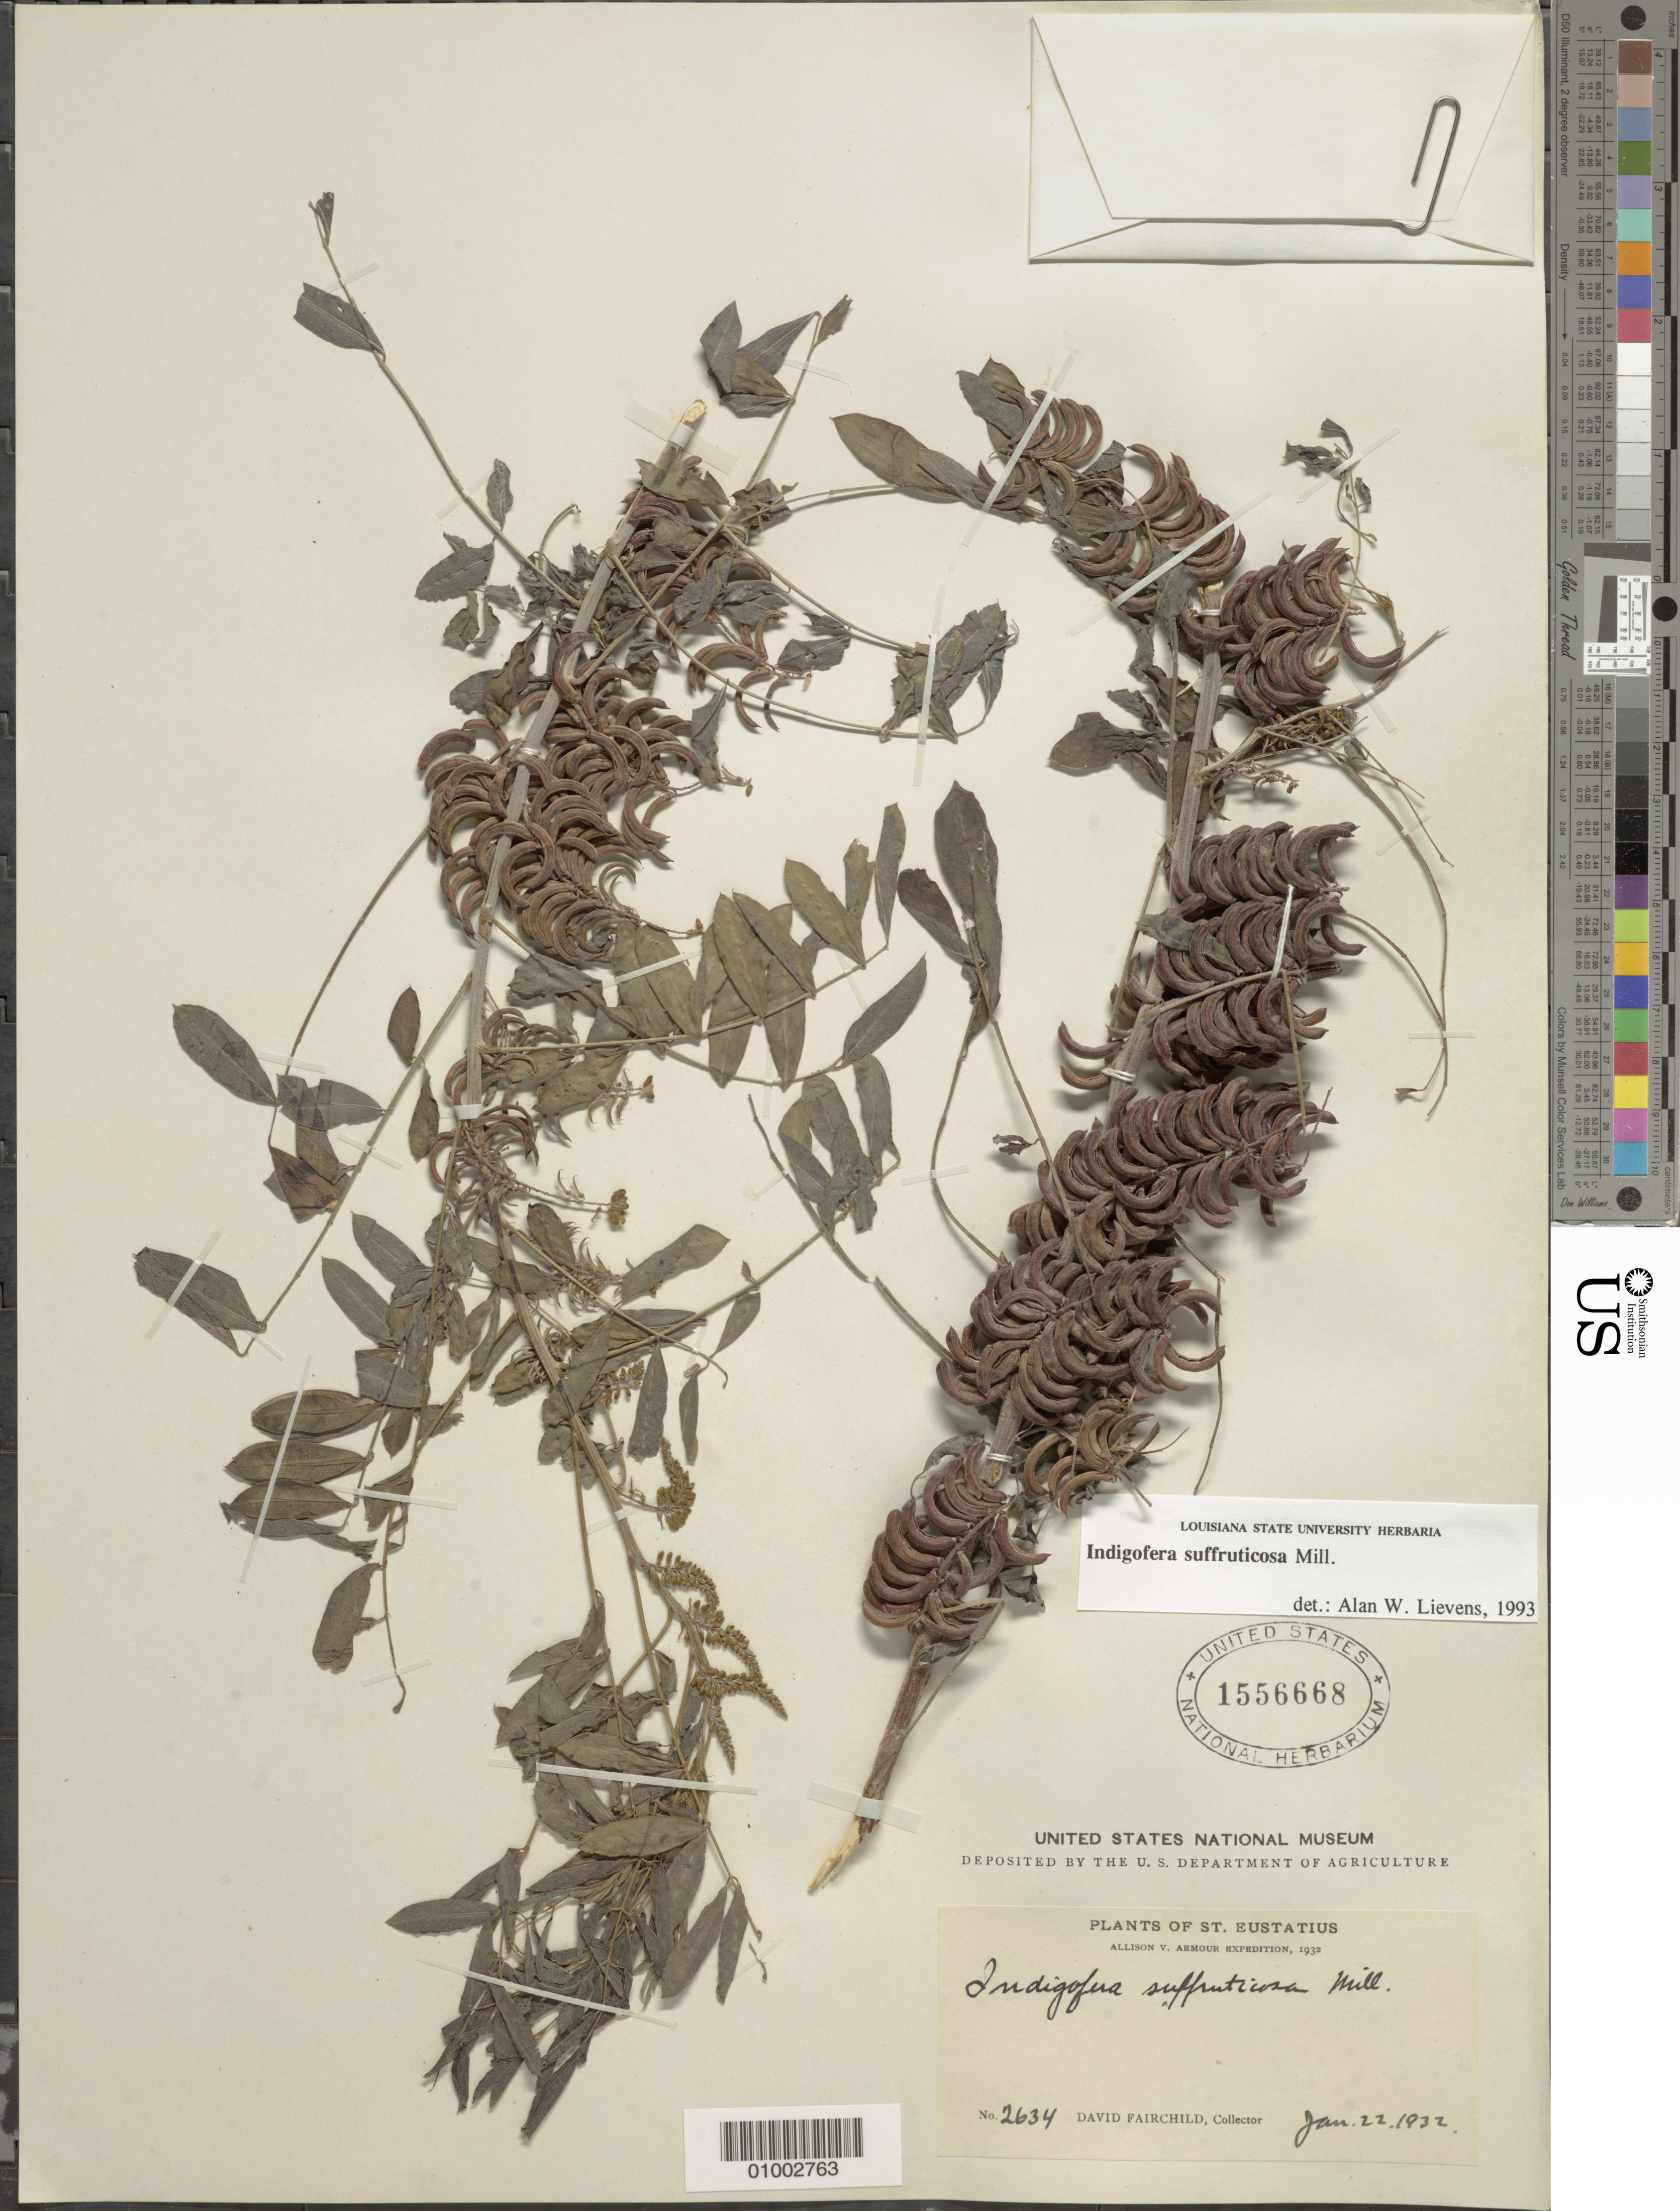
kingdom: Plantae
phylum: Tracheophyta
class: Magnoliopsida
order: Fabales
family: Fabaceae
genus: Indigofera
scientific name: Indigofera suffruticosa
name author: Mill.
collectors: D. Fairchild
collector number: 2634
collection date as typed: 22 Jan 1932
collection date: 1932-01-22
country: Netherlands Antilles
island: Sint Eustatius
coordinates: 0 N, 0 E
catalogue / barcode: US 1556668